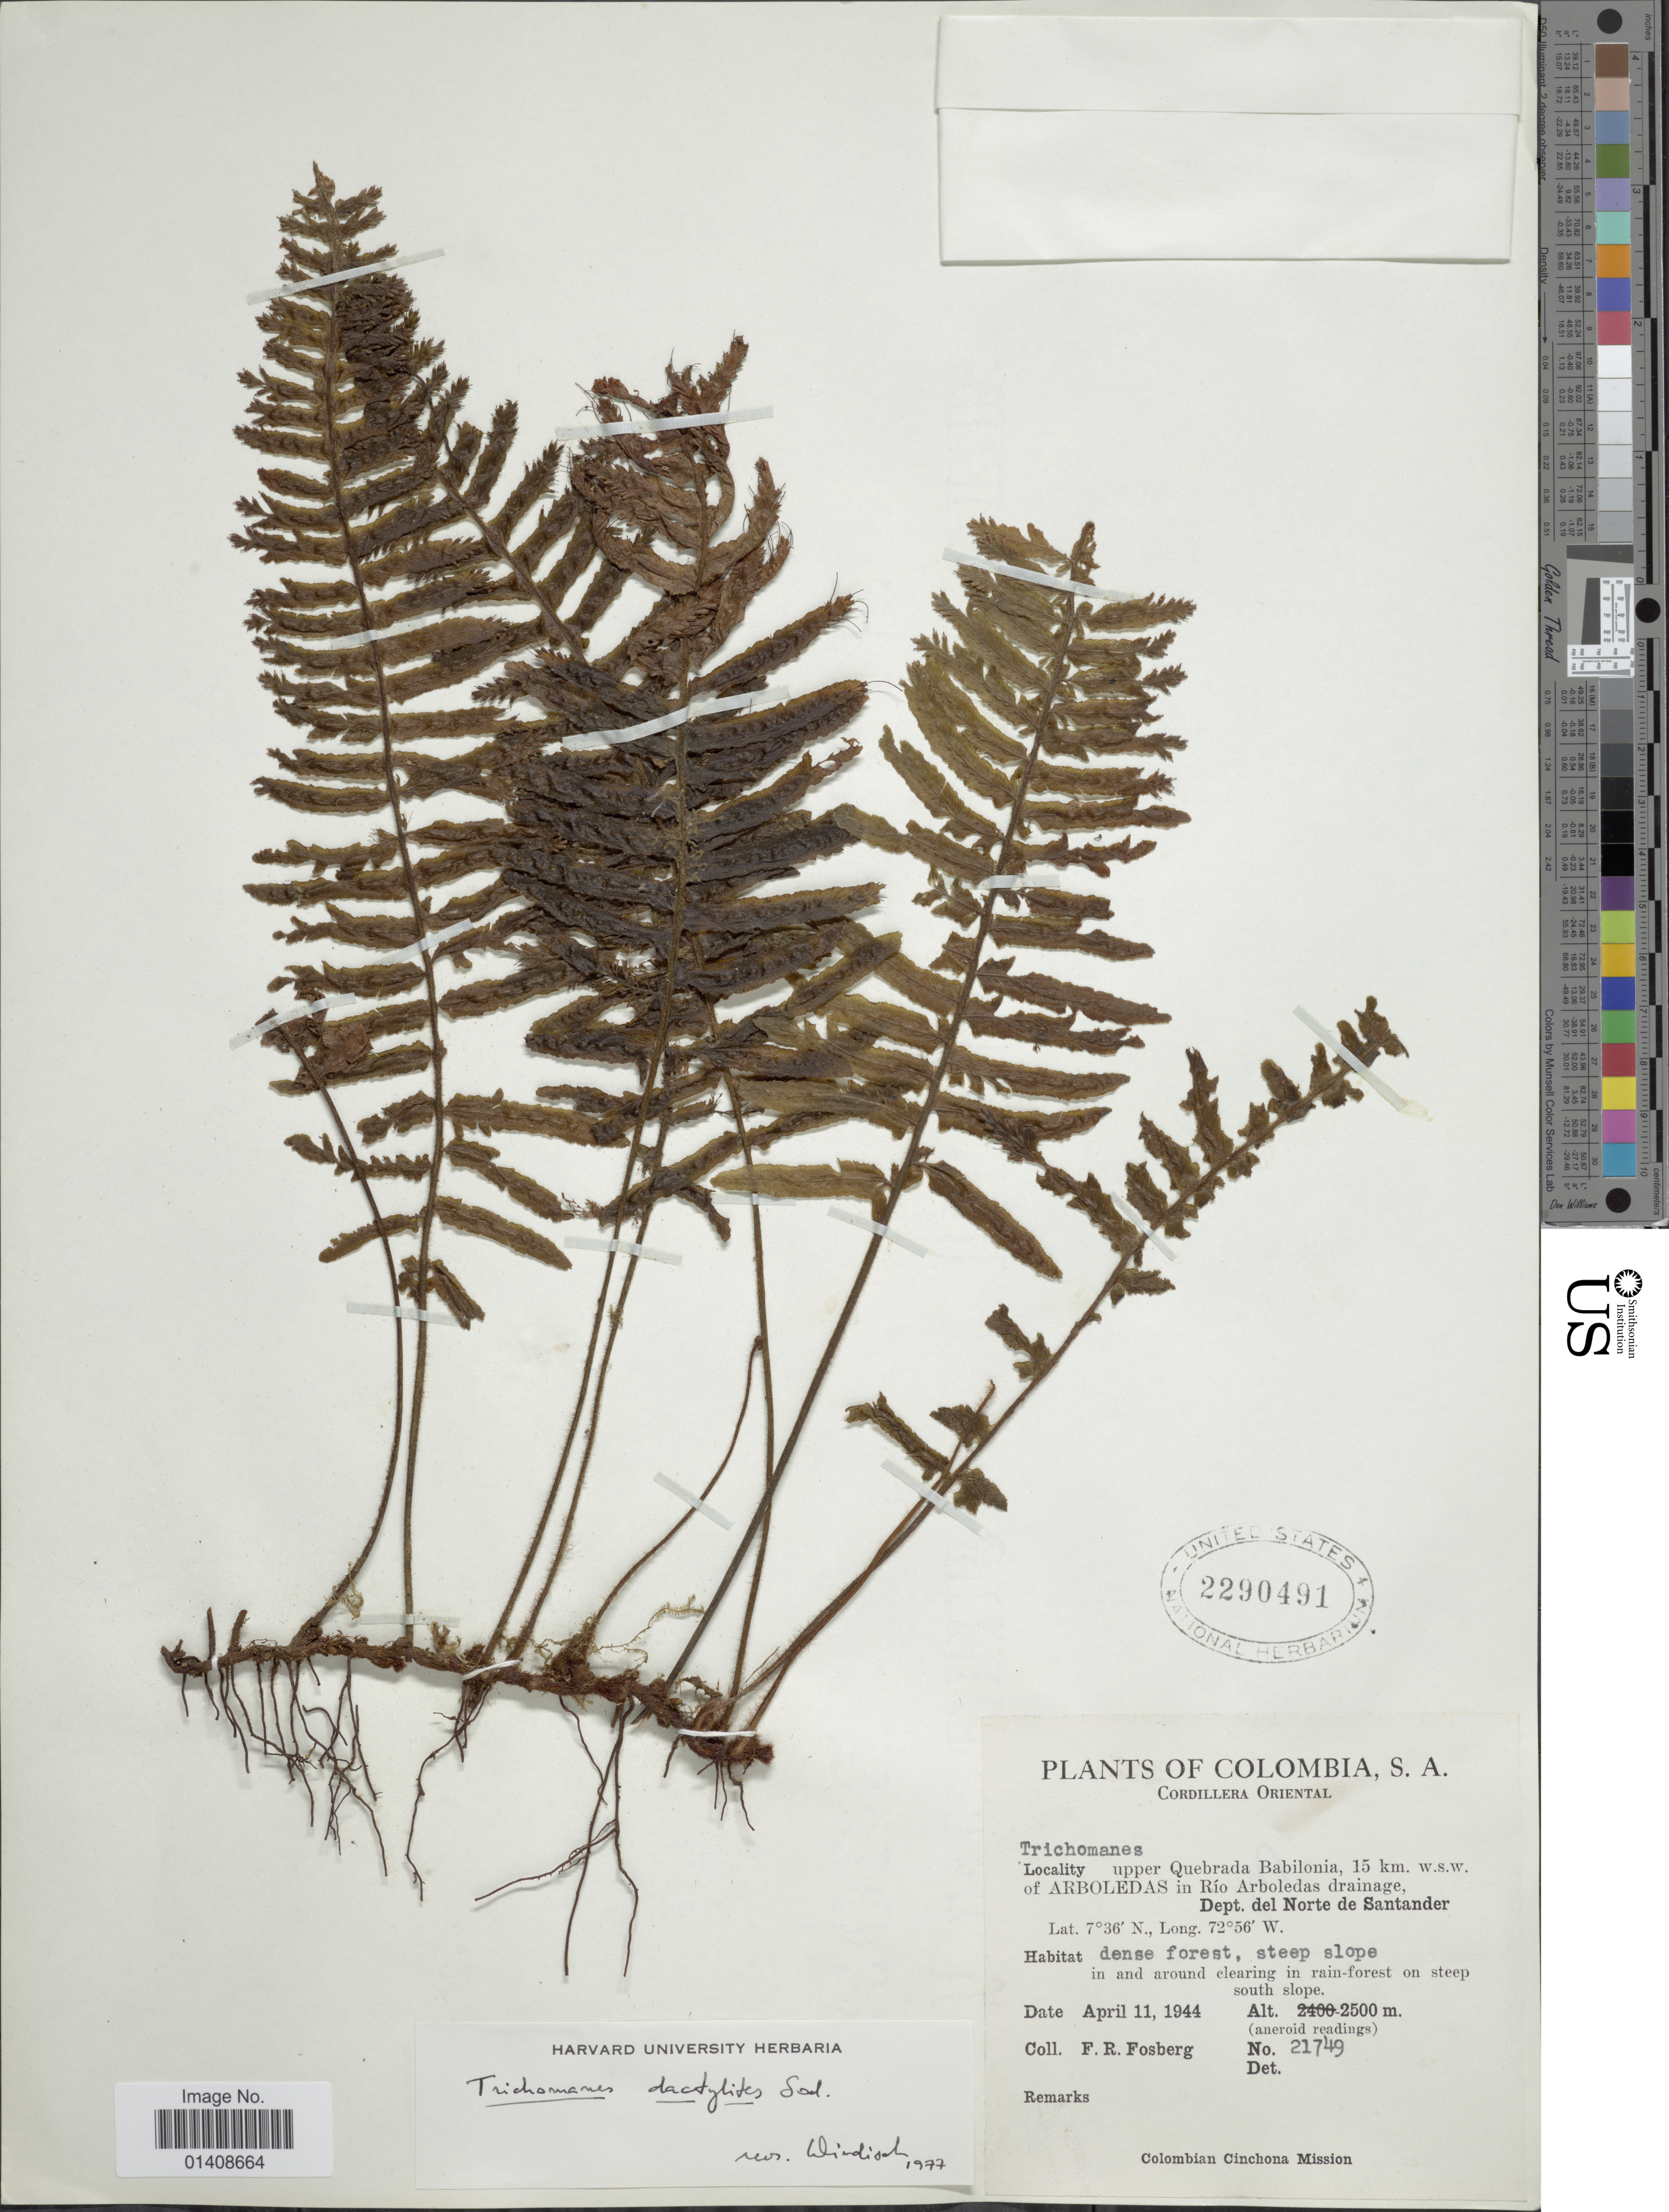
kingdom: Plantae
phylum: Tracheophyta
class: Polypodiopsida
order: Hymenophyllales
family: Hymenophyllaceae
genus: Trichomanes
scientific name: Trichomanes dactylites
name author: Sodiro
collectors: F. R. Fosberg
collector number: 21749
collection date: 1944-04-11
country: Colombia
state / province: Norte de Santander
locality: Upper Quebrada babilonia, 15 km w.s.w. of Arboledas in Rio ARboledas drainage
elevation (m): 2500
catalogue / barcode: US 2290491